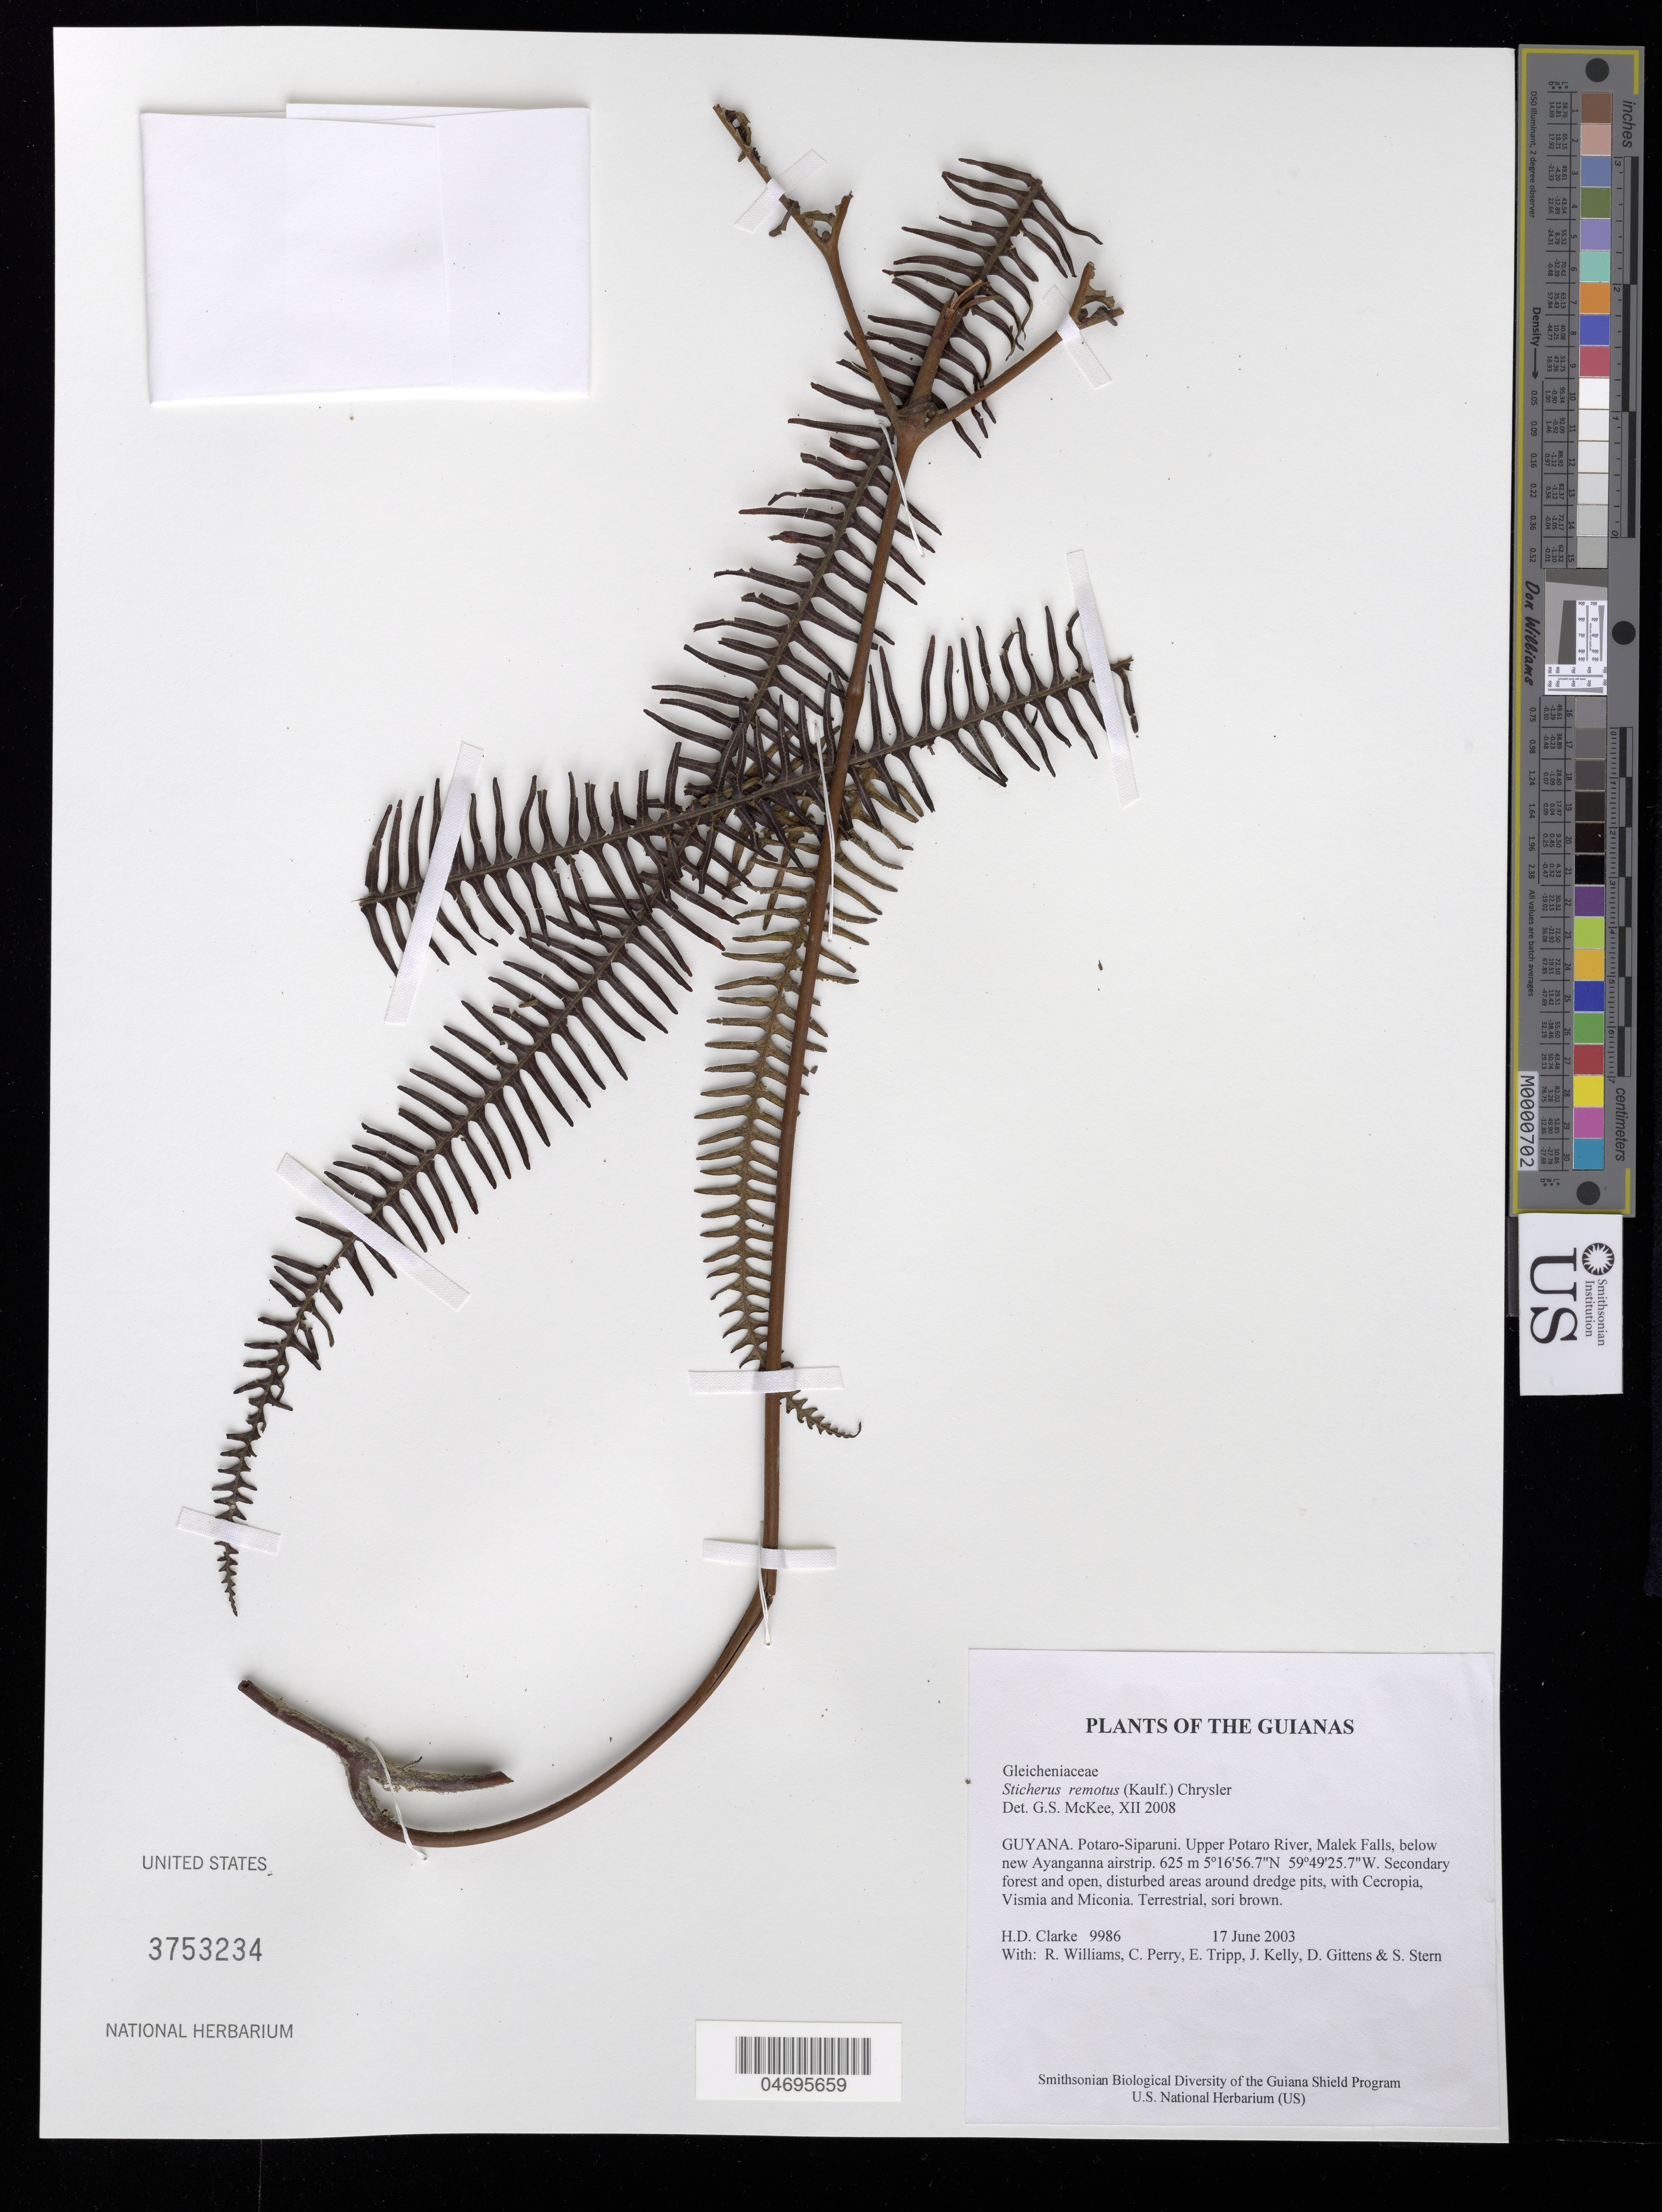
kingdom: Plantae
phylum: Tracheophyta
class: Polypodiopsida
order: Gleicheniales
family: Gleicheniaceae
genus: Sticherus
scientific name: Sticherus remotus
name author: (Kaulf.) Chrysler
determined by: McKee, G. S., (US), NMNH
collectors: H. D. Clarke, R. Williams, C. Perry, E. Tripp, J. Kelly, D. Gittens & S. R. Stern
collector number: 9986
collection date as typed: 17 June 2003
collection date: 2003-06-17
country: Guyana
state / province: Potaro-Siparuni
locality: Upper Potaro River, Malek Falls, below new Ayanganna airstrip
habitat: Secondary forest and open, disturbed areas around dredge pits, with Cecropia, Vismia and Miconia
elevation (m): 625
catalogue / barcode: US 3753234